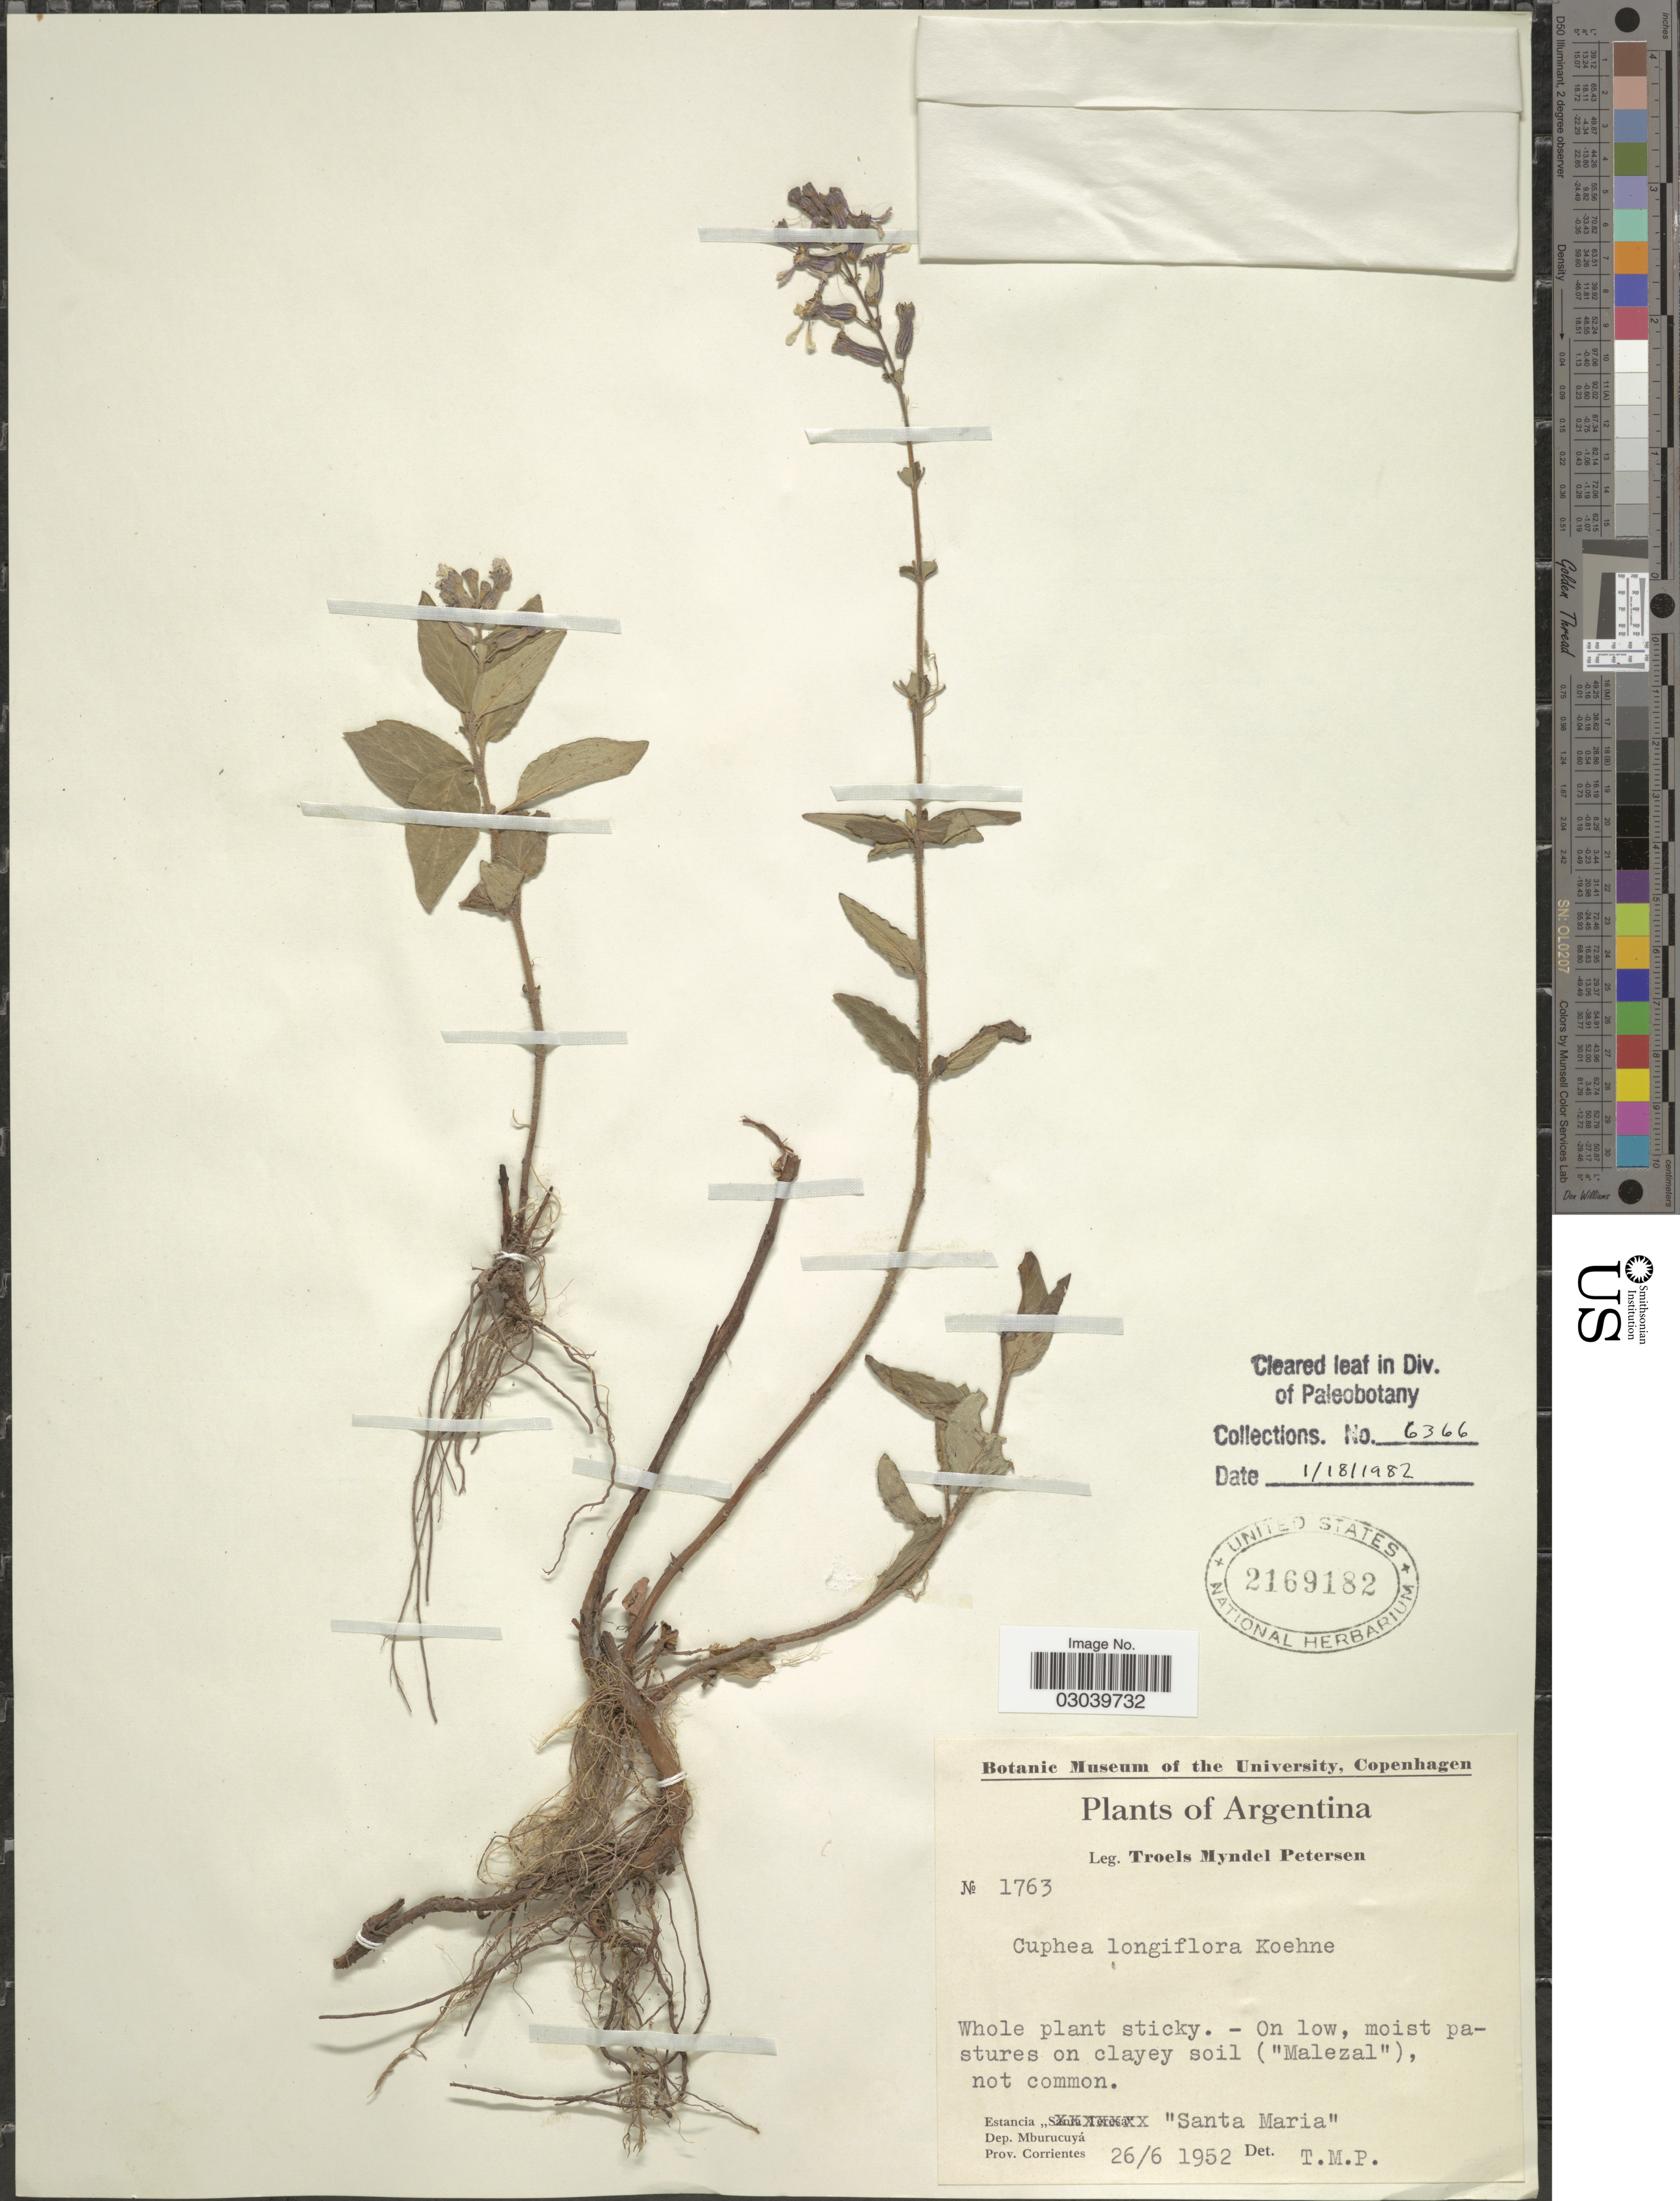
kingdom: Plantae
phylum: Tracheophyta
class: Magnoliopsida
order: Myrtales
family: Lythraceae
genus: Cuphea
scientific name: Cuphea longiflora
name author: Koehne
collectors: T. Pederson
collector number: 1763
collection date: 1952-06-26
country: Argentina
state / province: Corrientes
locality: Estancia "Santa Maria". Dep. Mburucuyá.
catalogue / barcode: US 2169182